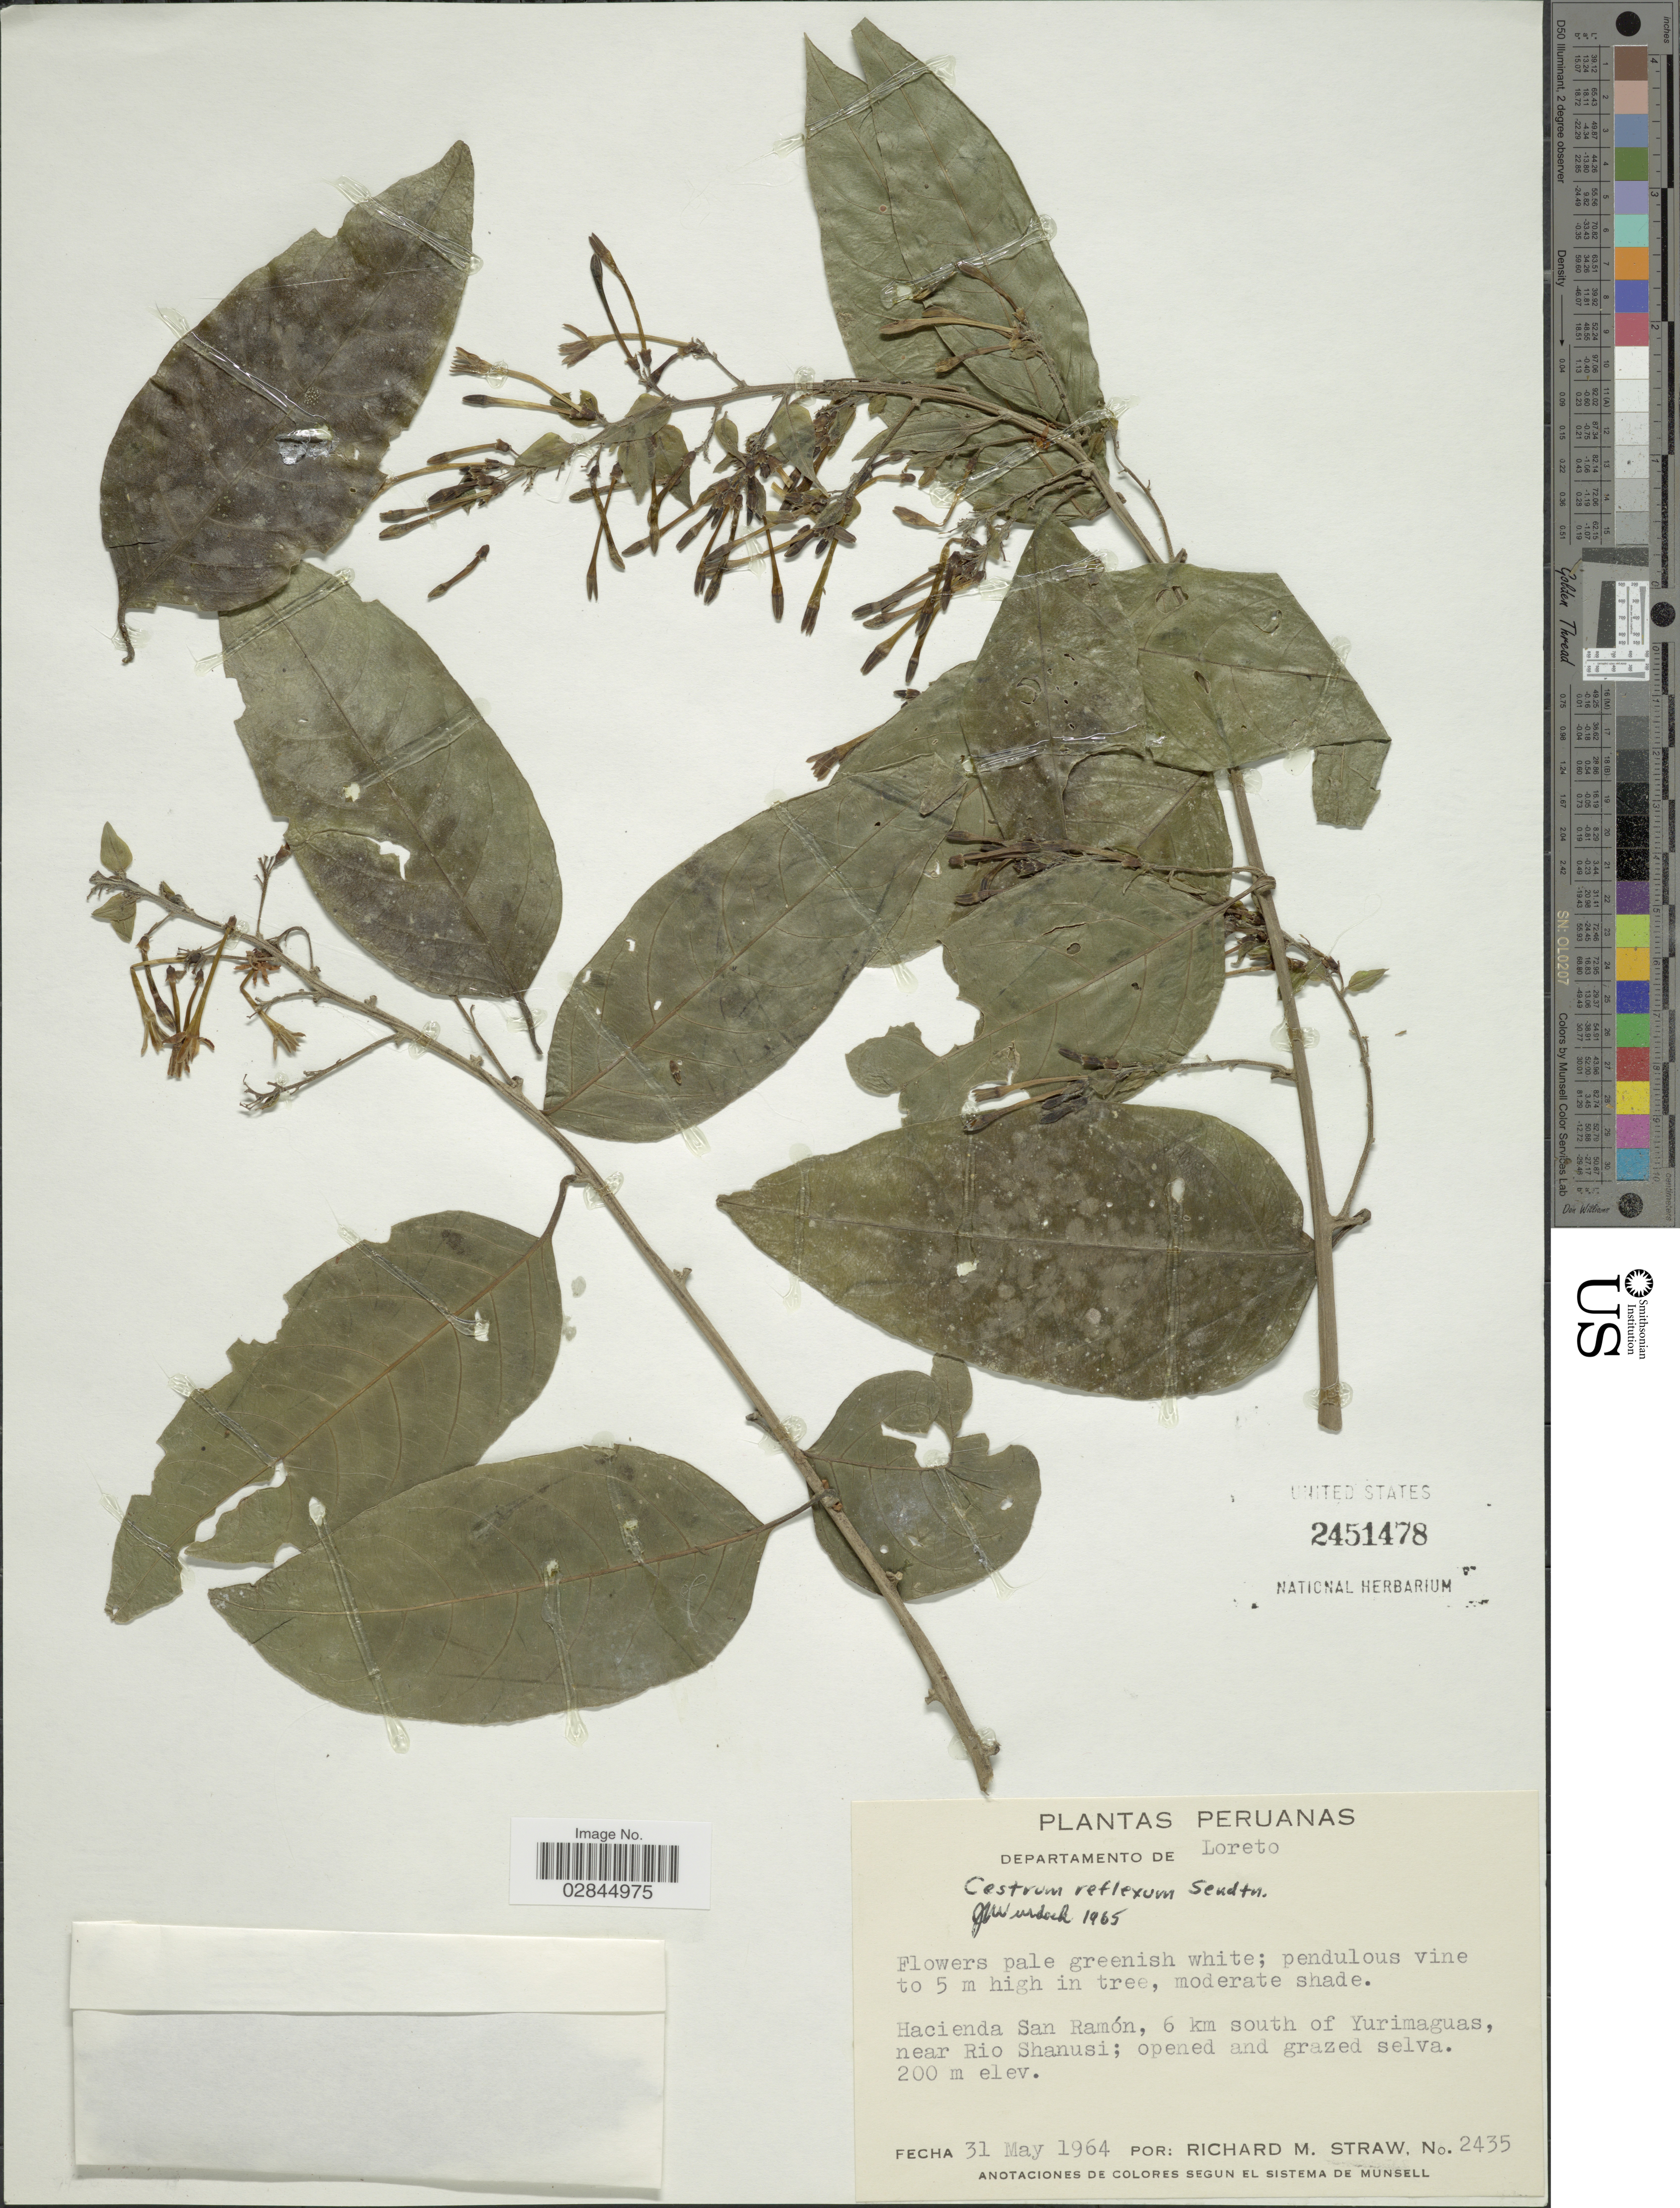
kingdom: Plantae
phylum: Tracheophyta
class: Magnoliopsida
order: Solanales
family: Solanaceae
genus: Cestrum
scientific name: Cestrum reflexum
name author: Sendtn.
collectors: R. M. Straw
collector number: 2435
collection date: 1964-05-31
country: Peru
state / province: Loreto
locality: Departamento de Loreto. Hacienda San Ramón, 6 km south of Yurimaguas, near Rio Shanusi.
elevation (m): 200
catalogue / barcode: US 2451478